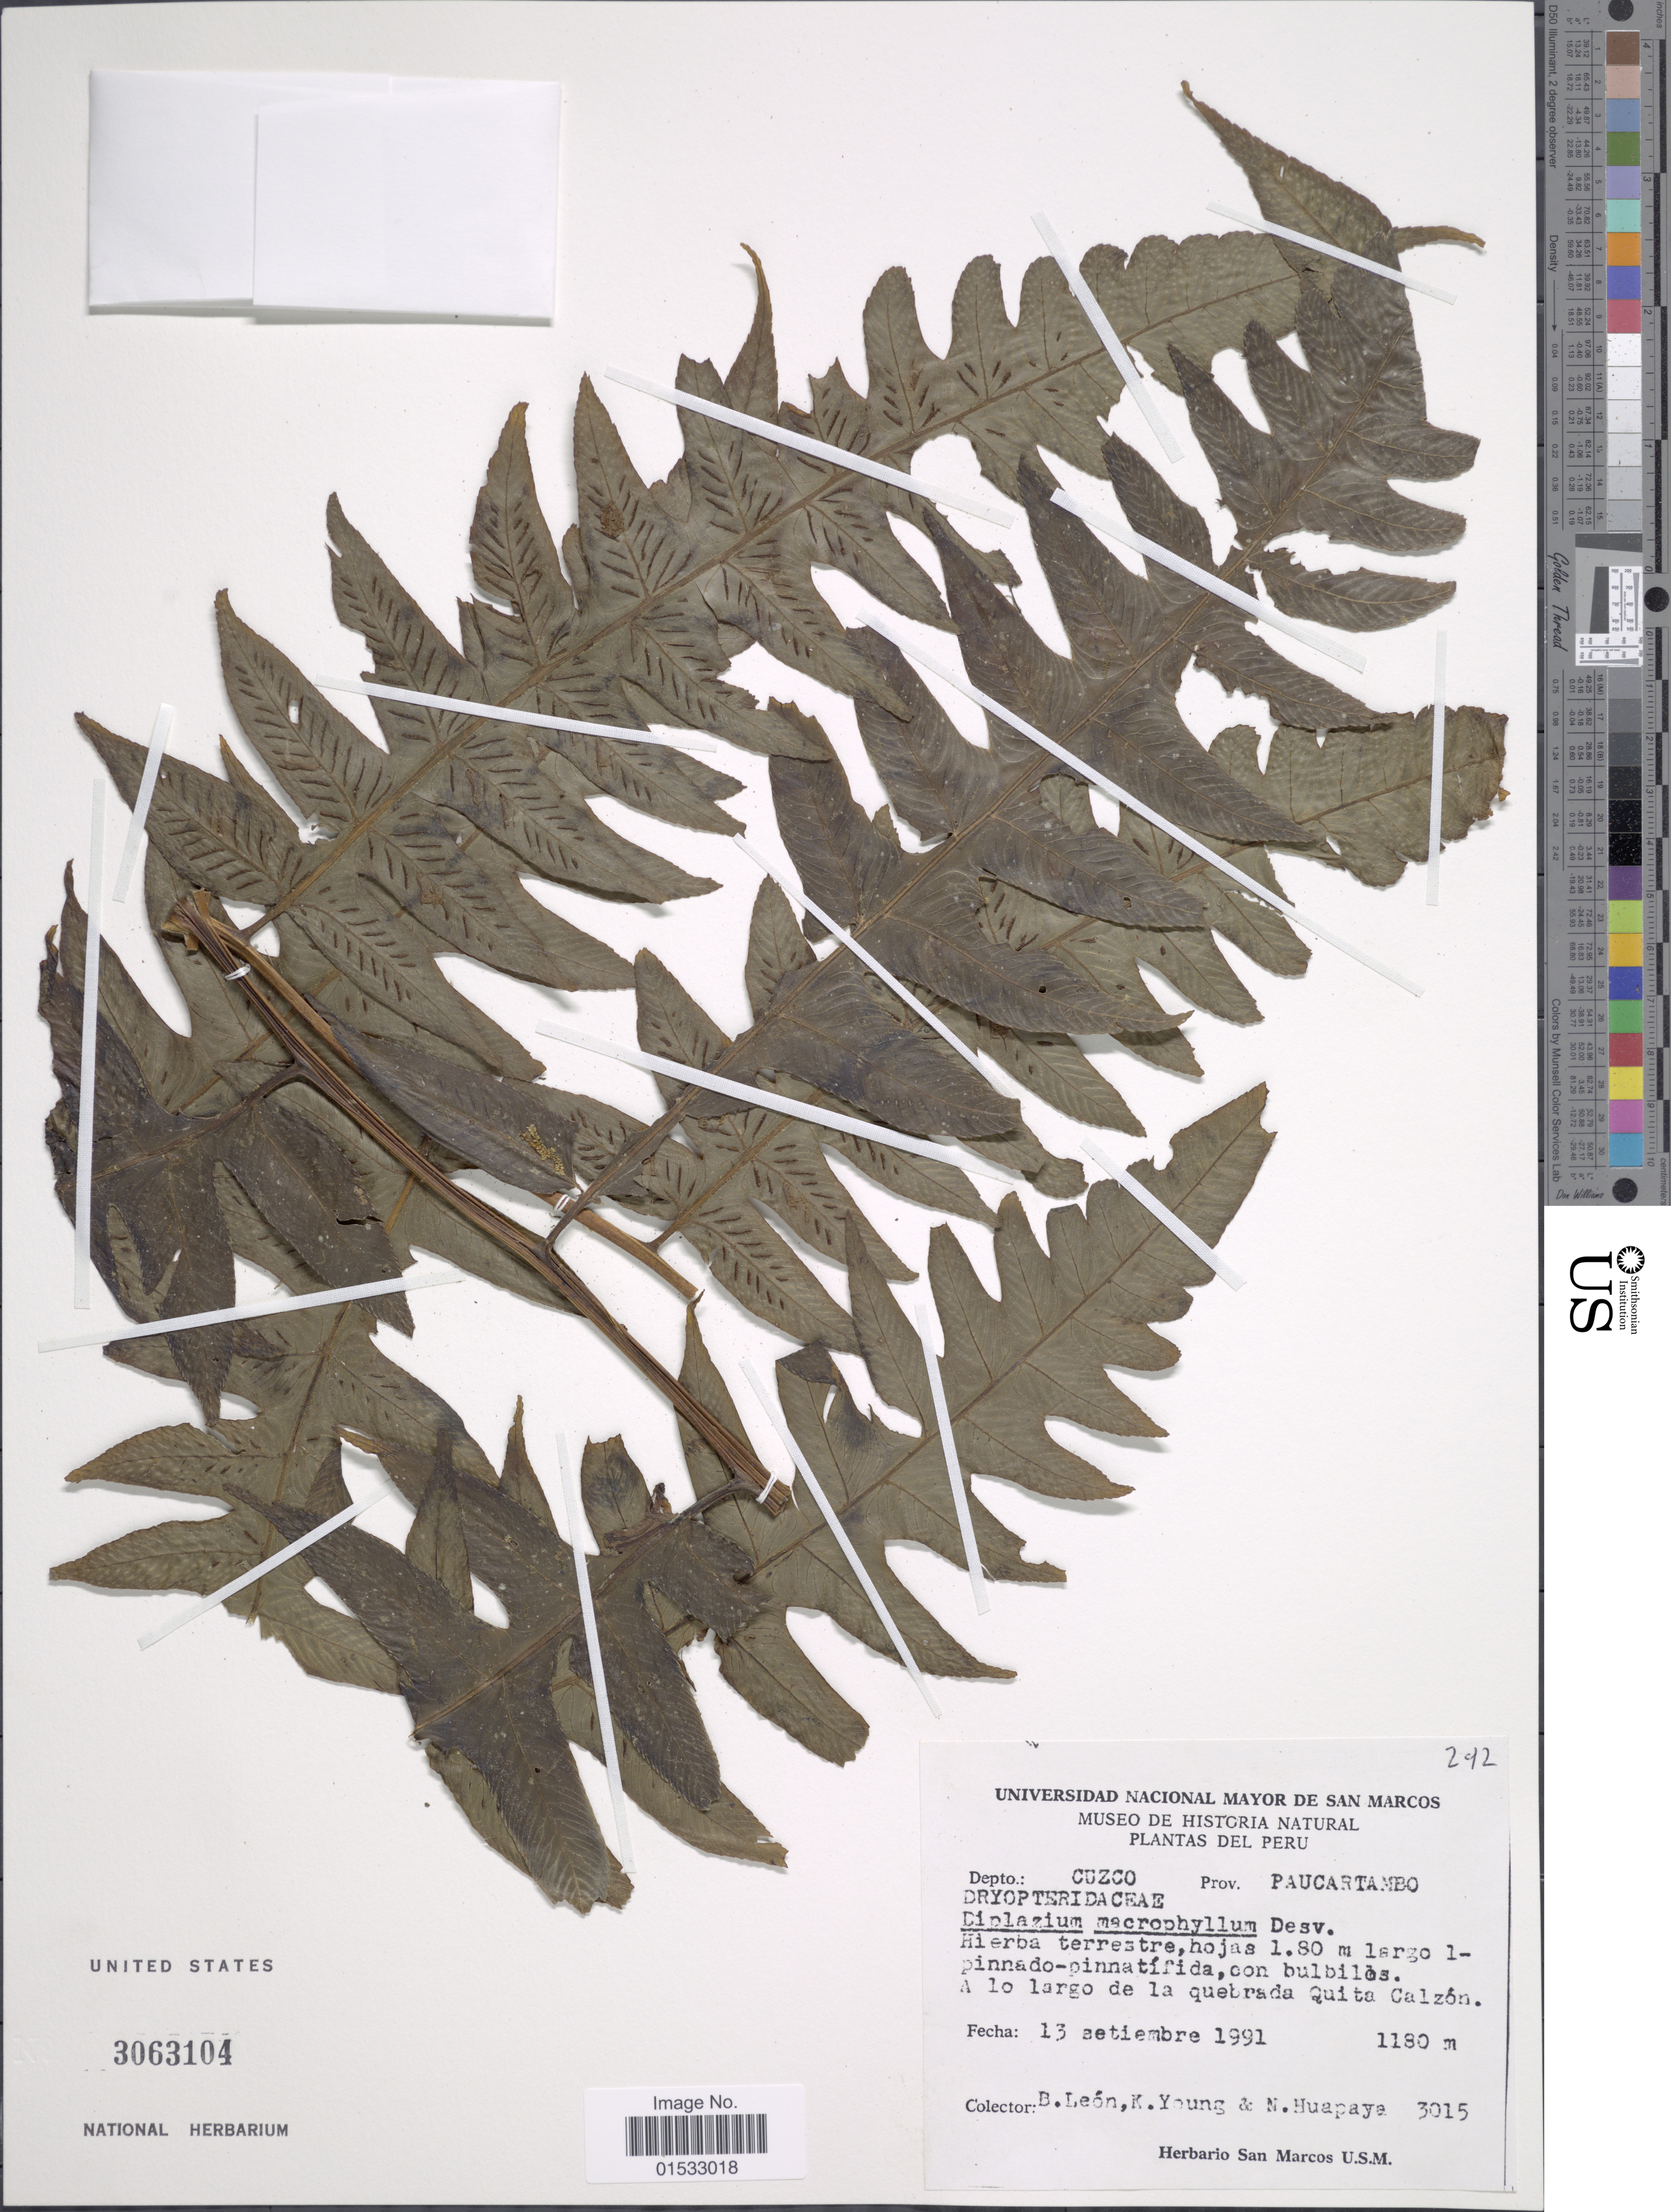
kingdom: Plantae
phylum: Tracheophyta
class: Polypodiopsida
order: Polypodiales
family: Athyriaceae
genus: Diplazium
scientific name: Diplazium macrophyllum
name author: Desv.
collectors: B. León, K. Young & N. Huapaya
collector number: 3015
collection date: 1991-09-13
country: Peru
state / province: Cusco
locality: Paucartambo, a no largo de la quebrada Quita Calzón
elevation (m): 1180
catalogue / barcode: US 3063104